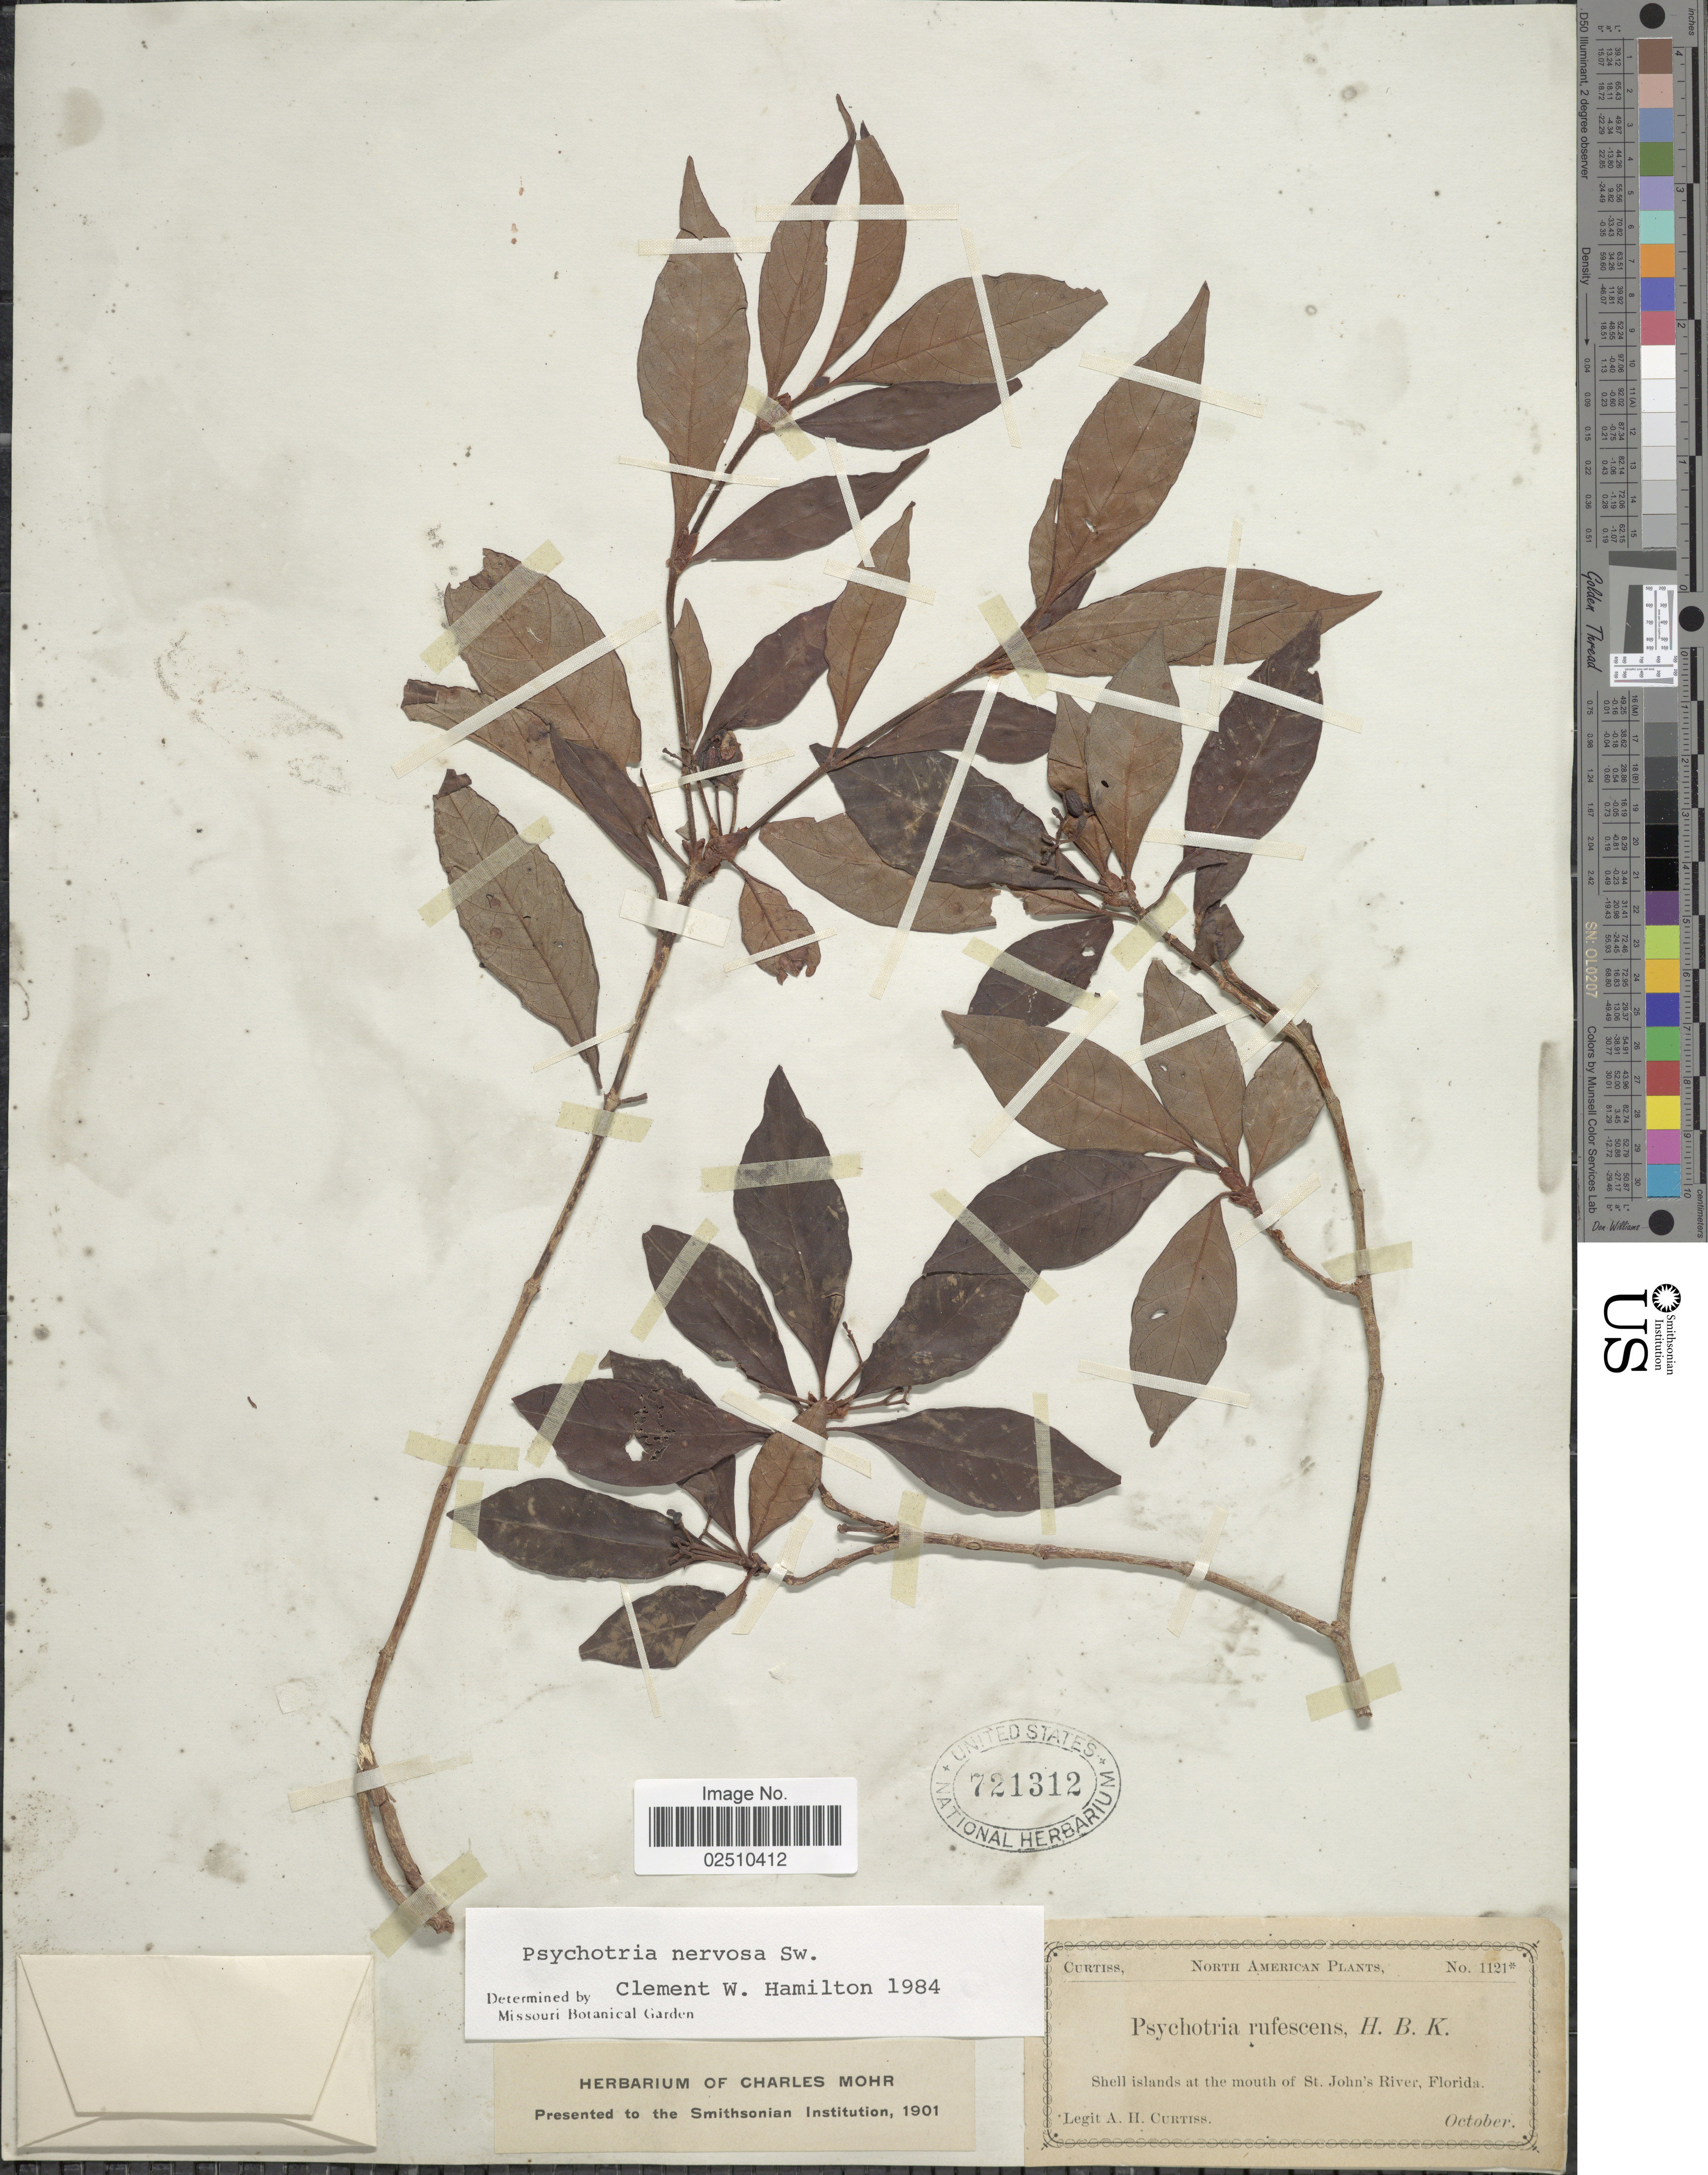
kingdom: Plantae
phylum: Tracheophyta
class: Magnoliopsida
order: Gentianales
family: Rubiaceae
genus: Psychotria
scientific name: Psychotria nervosa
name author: Sw.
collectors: A. H. Curtiss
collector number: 1121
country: United States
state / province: Florida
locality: Shell islands at the mouth of St. John's River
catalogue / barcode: US 721312